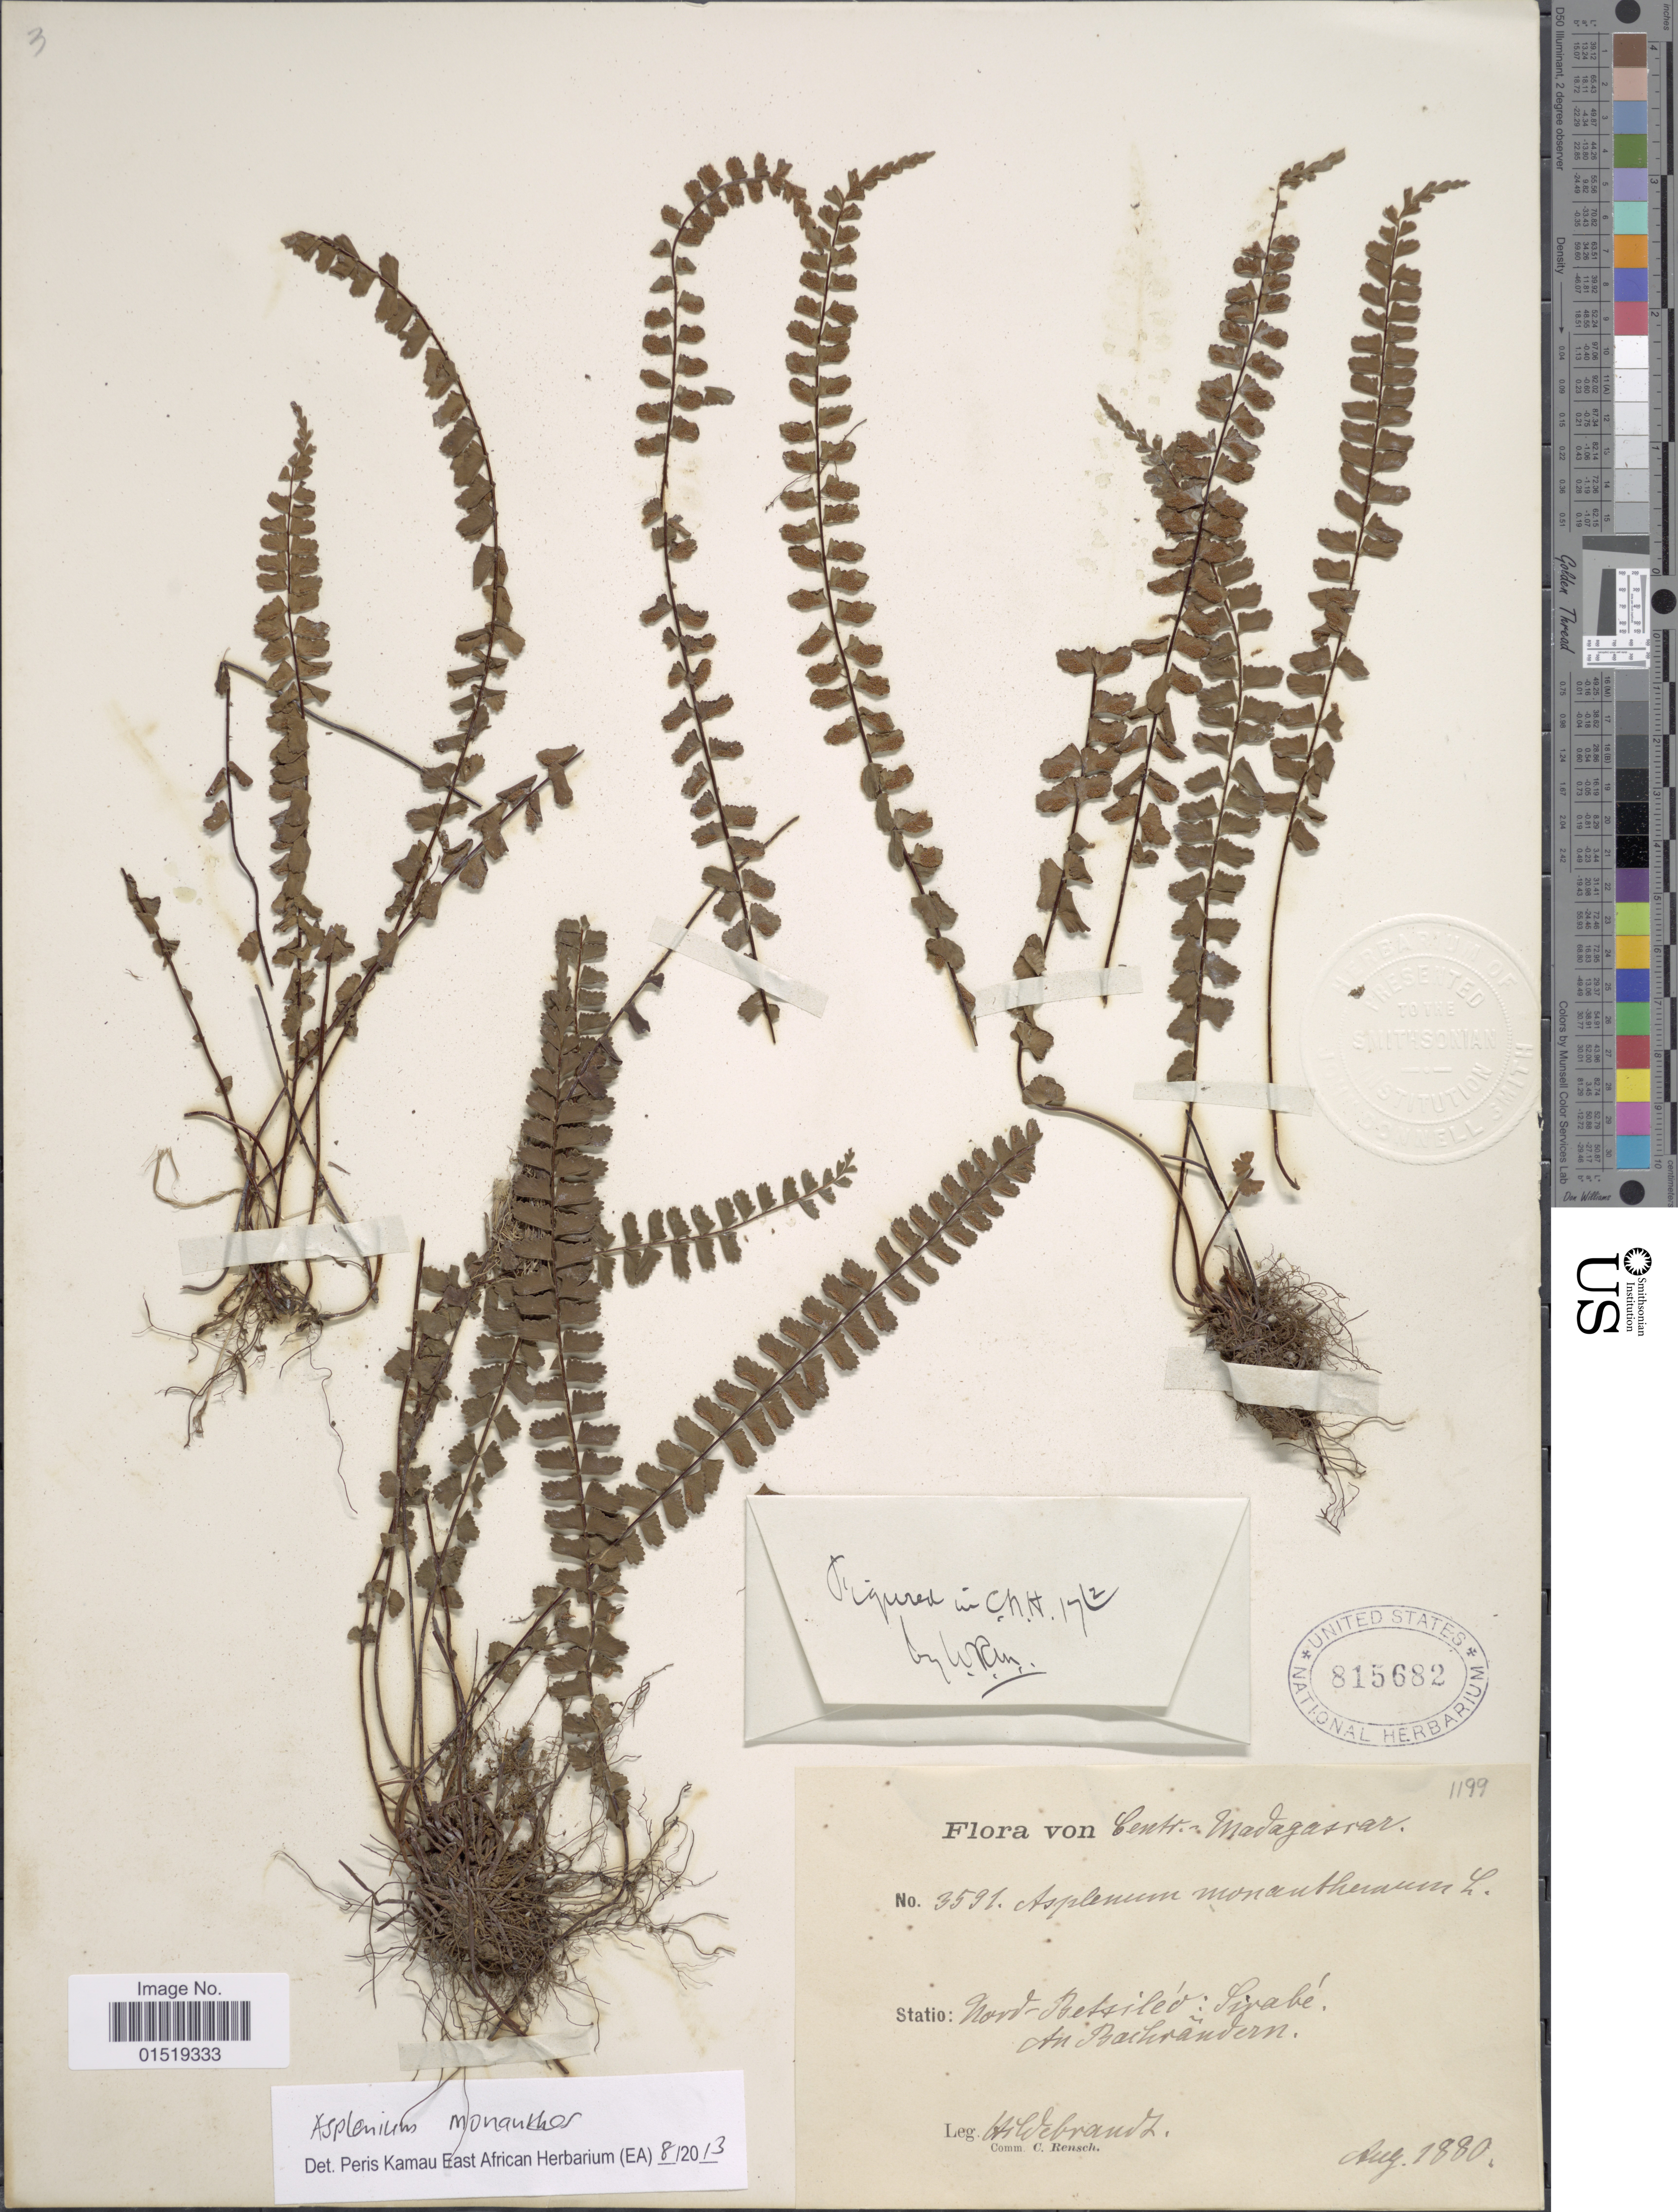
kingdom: Plantae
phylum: Tracheophyta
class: Polypodiopsida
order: Polypodiales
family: Aspleniaceae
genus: Asplenium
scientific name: Asplenium monanthes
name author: L.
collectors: J. Hildebrandt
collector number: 3591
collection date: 1880-08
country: Madagascar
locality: Centr. Madagascar. Nord-Betsiléo: Sirabé. An Bachrändern.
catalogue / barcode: US 815682